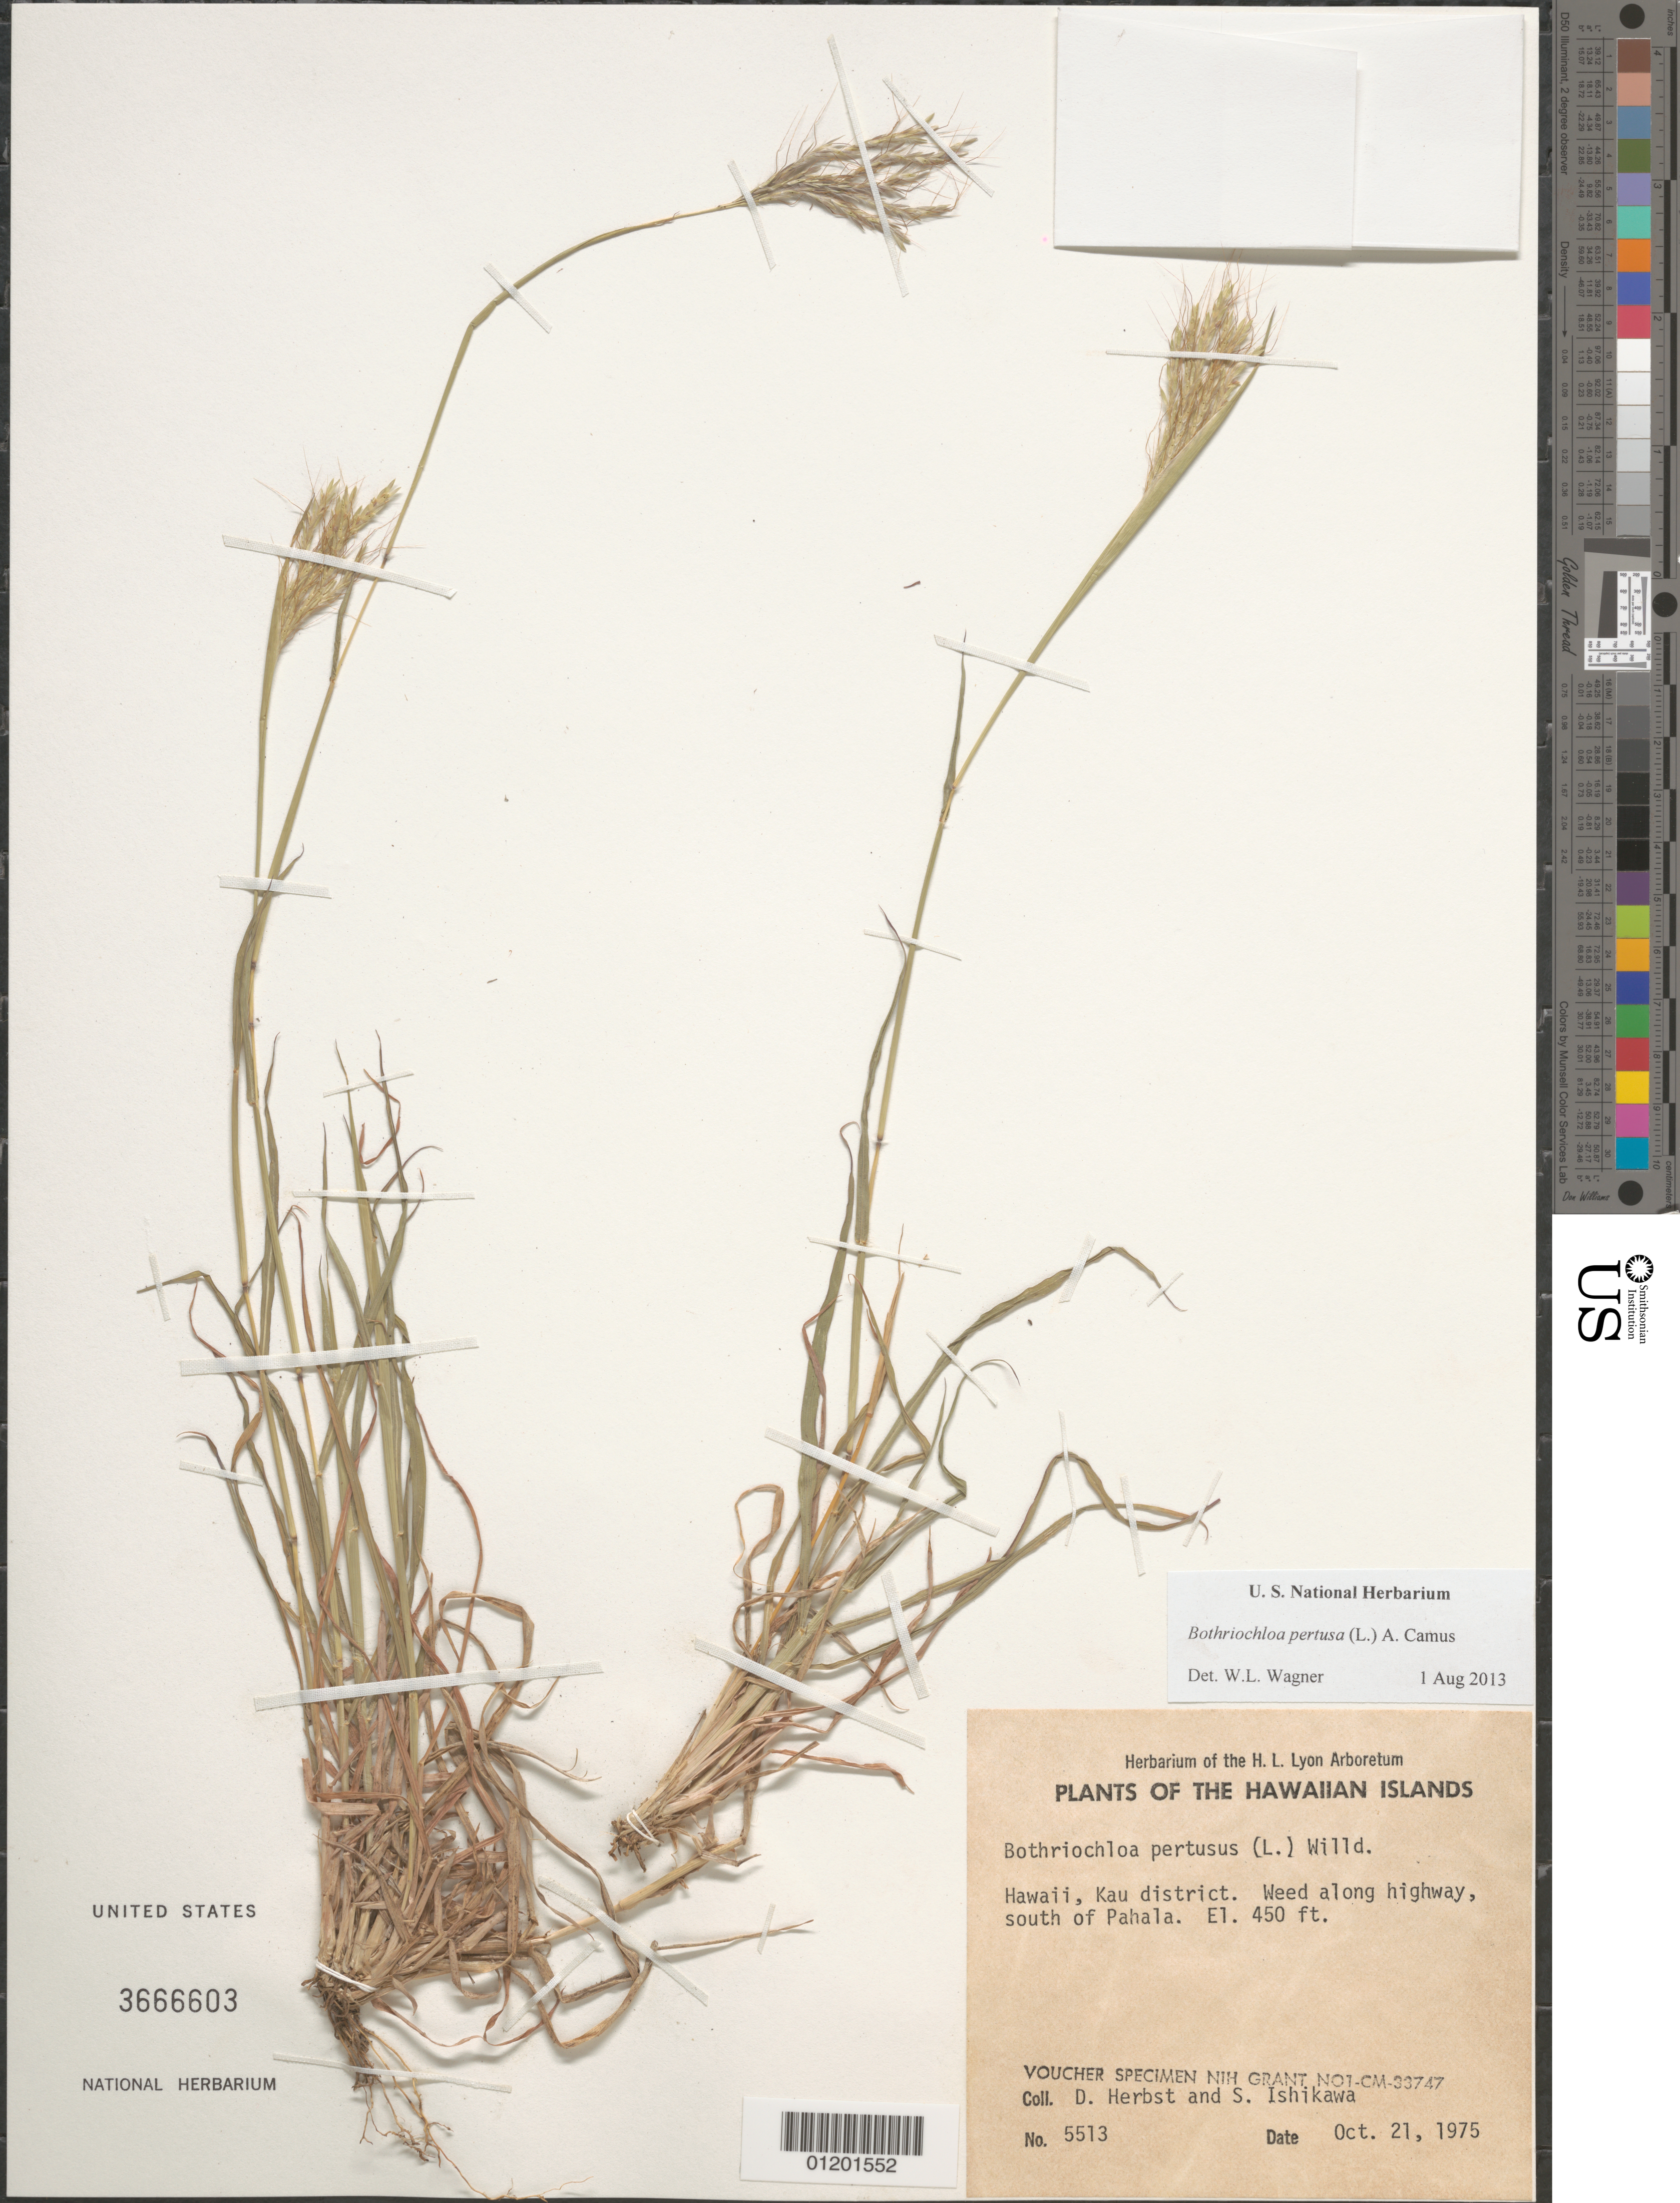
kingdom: Plantae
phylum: Tracheophyta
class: Liliopsida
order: Poales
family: Poaceae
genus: Bothriochloa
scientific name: Bothriochloa pertusa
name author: (L.) A. Camus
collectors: D. R. Herbst & S. Ishikawa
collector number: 5513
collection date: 1975-10-21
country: United States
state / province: Hawaii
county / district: Hawaii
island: Hawaii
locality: Kau District, along highway south of Pahala.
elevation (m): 137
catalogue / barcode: US 3666603